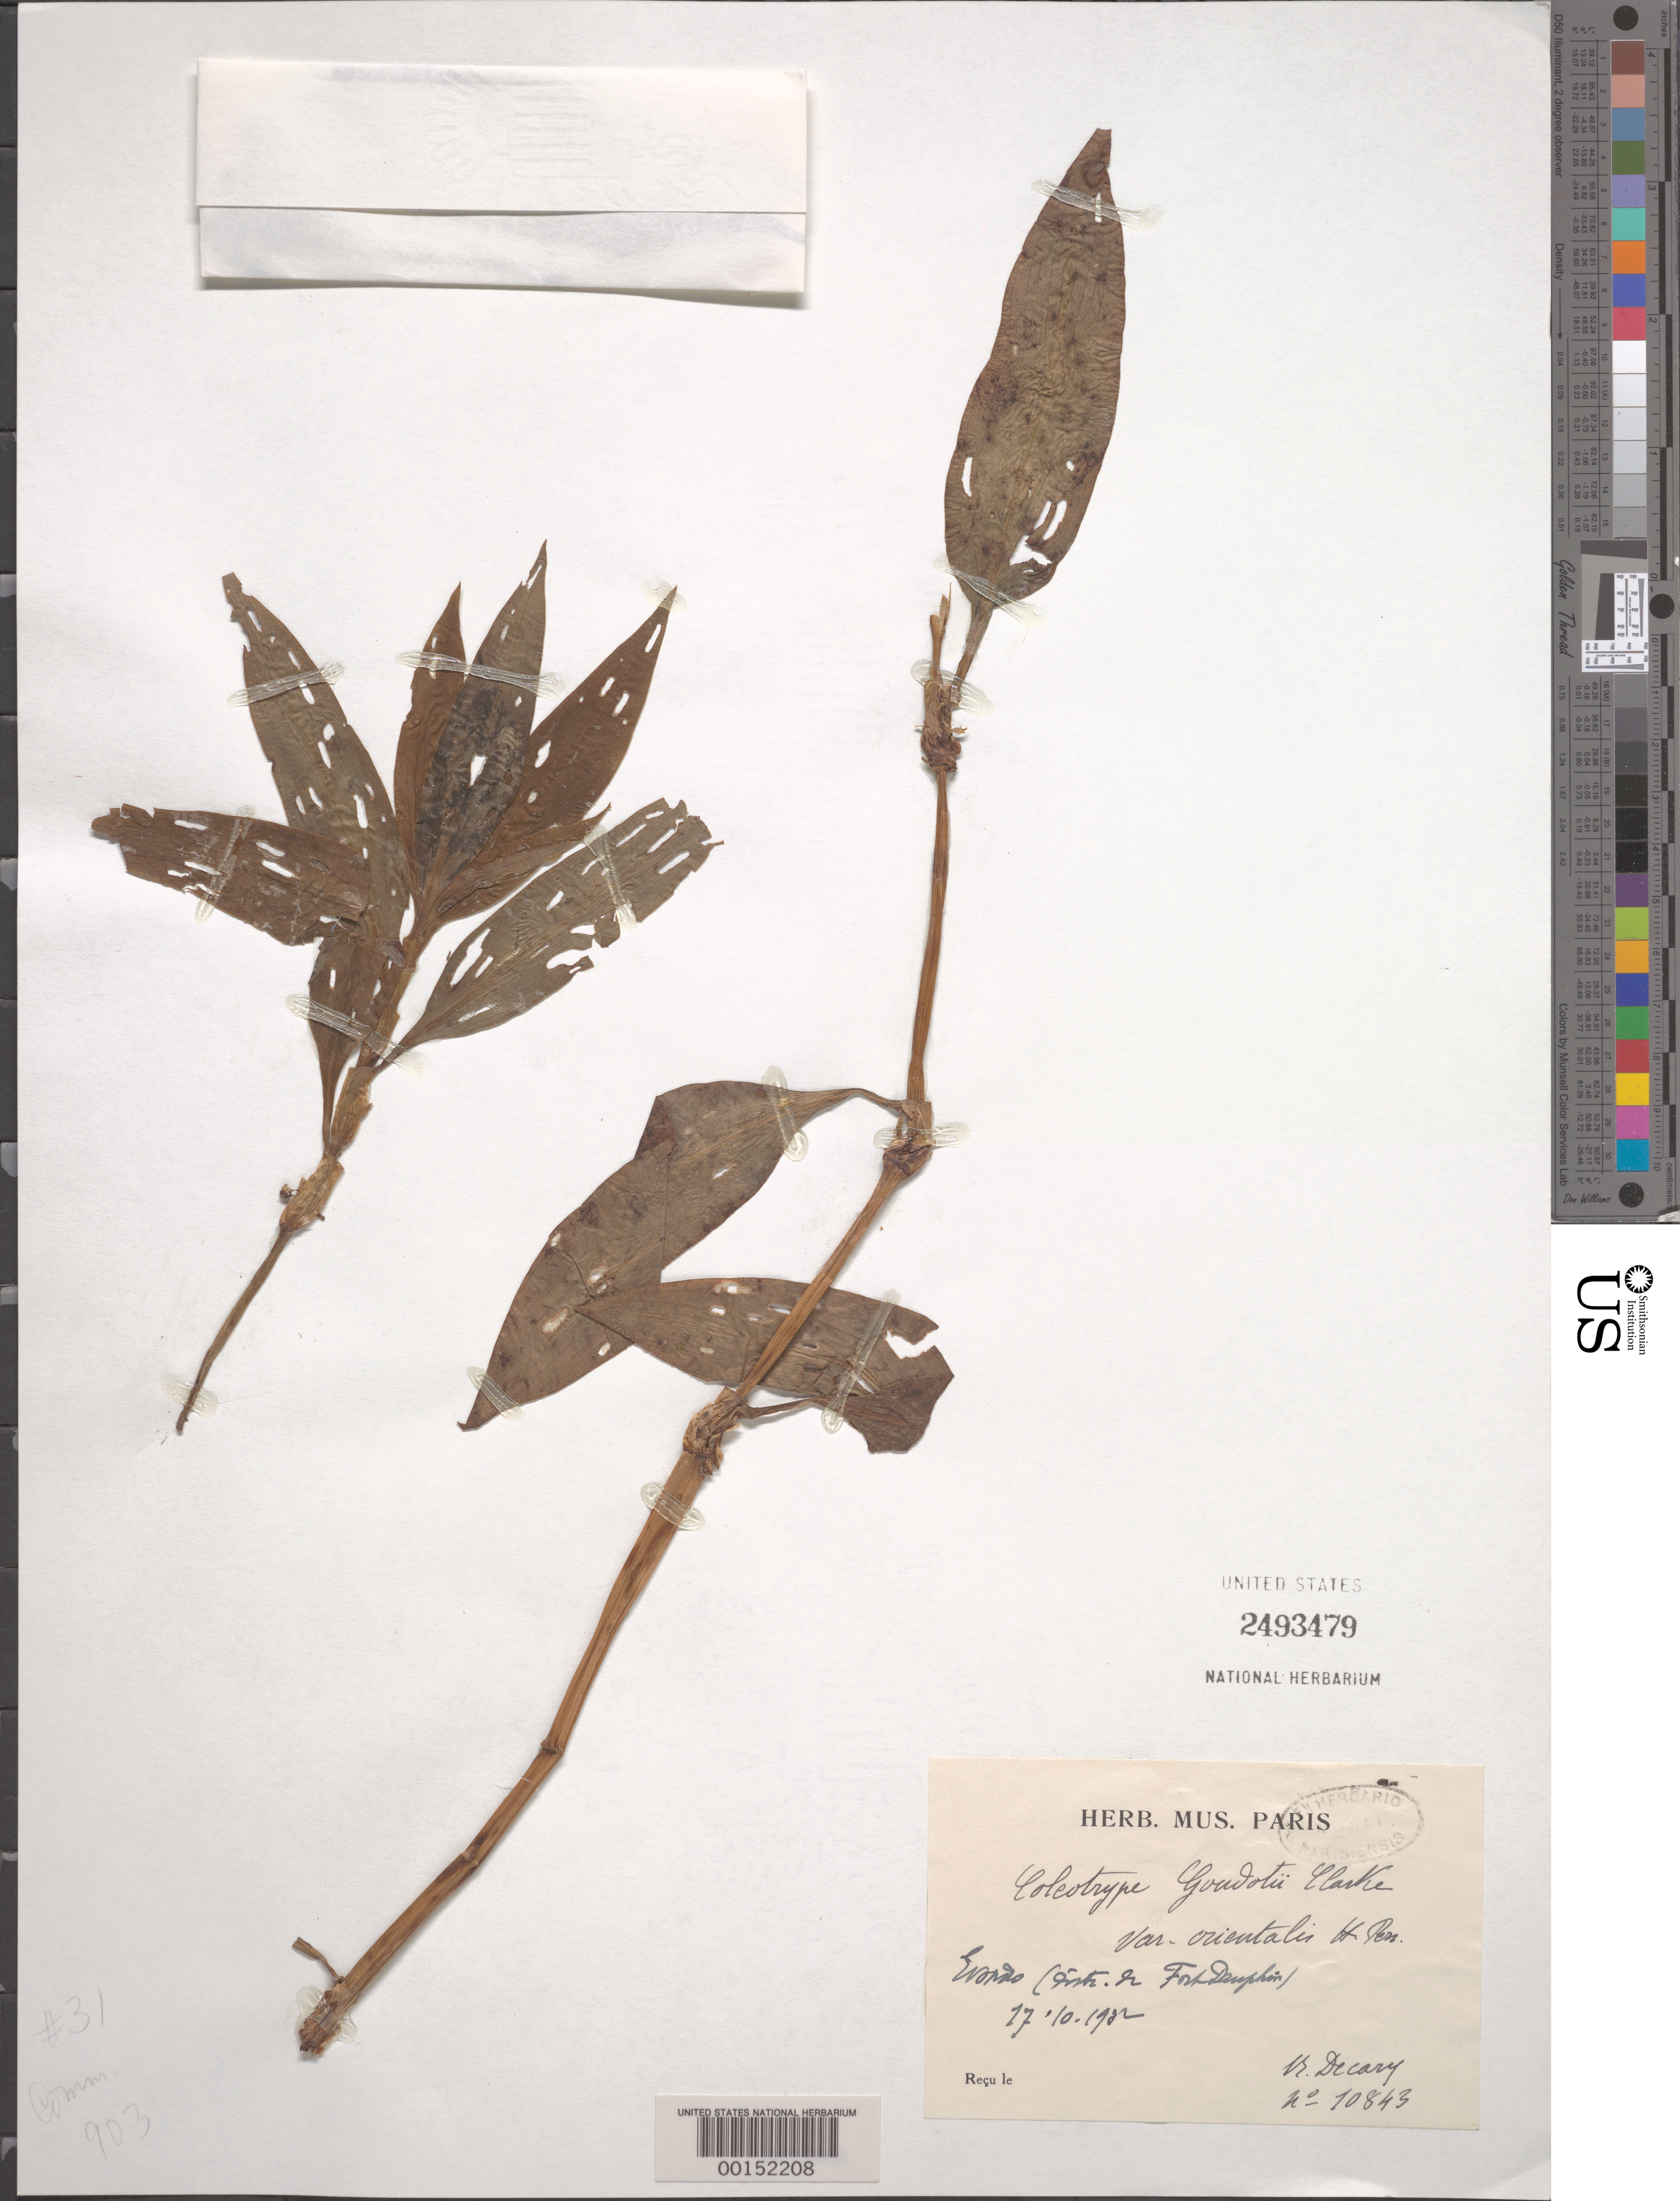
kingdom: Plantae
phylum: Tracheophyta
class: Liliopsida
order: Commelinales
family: Commelinaceae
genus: Coleotrype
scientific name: Coleotrype goudotii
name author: C.B. Clarke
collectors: R. Decary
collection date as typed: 17 Oct 1902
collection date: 1902-10-17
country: Madagascar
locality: Faradofay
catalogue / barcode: US 2493479